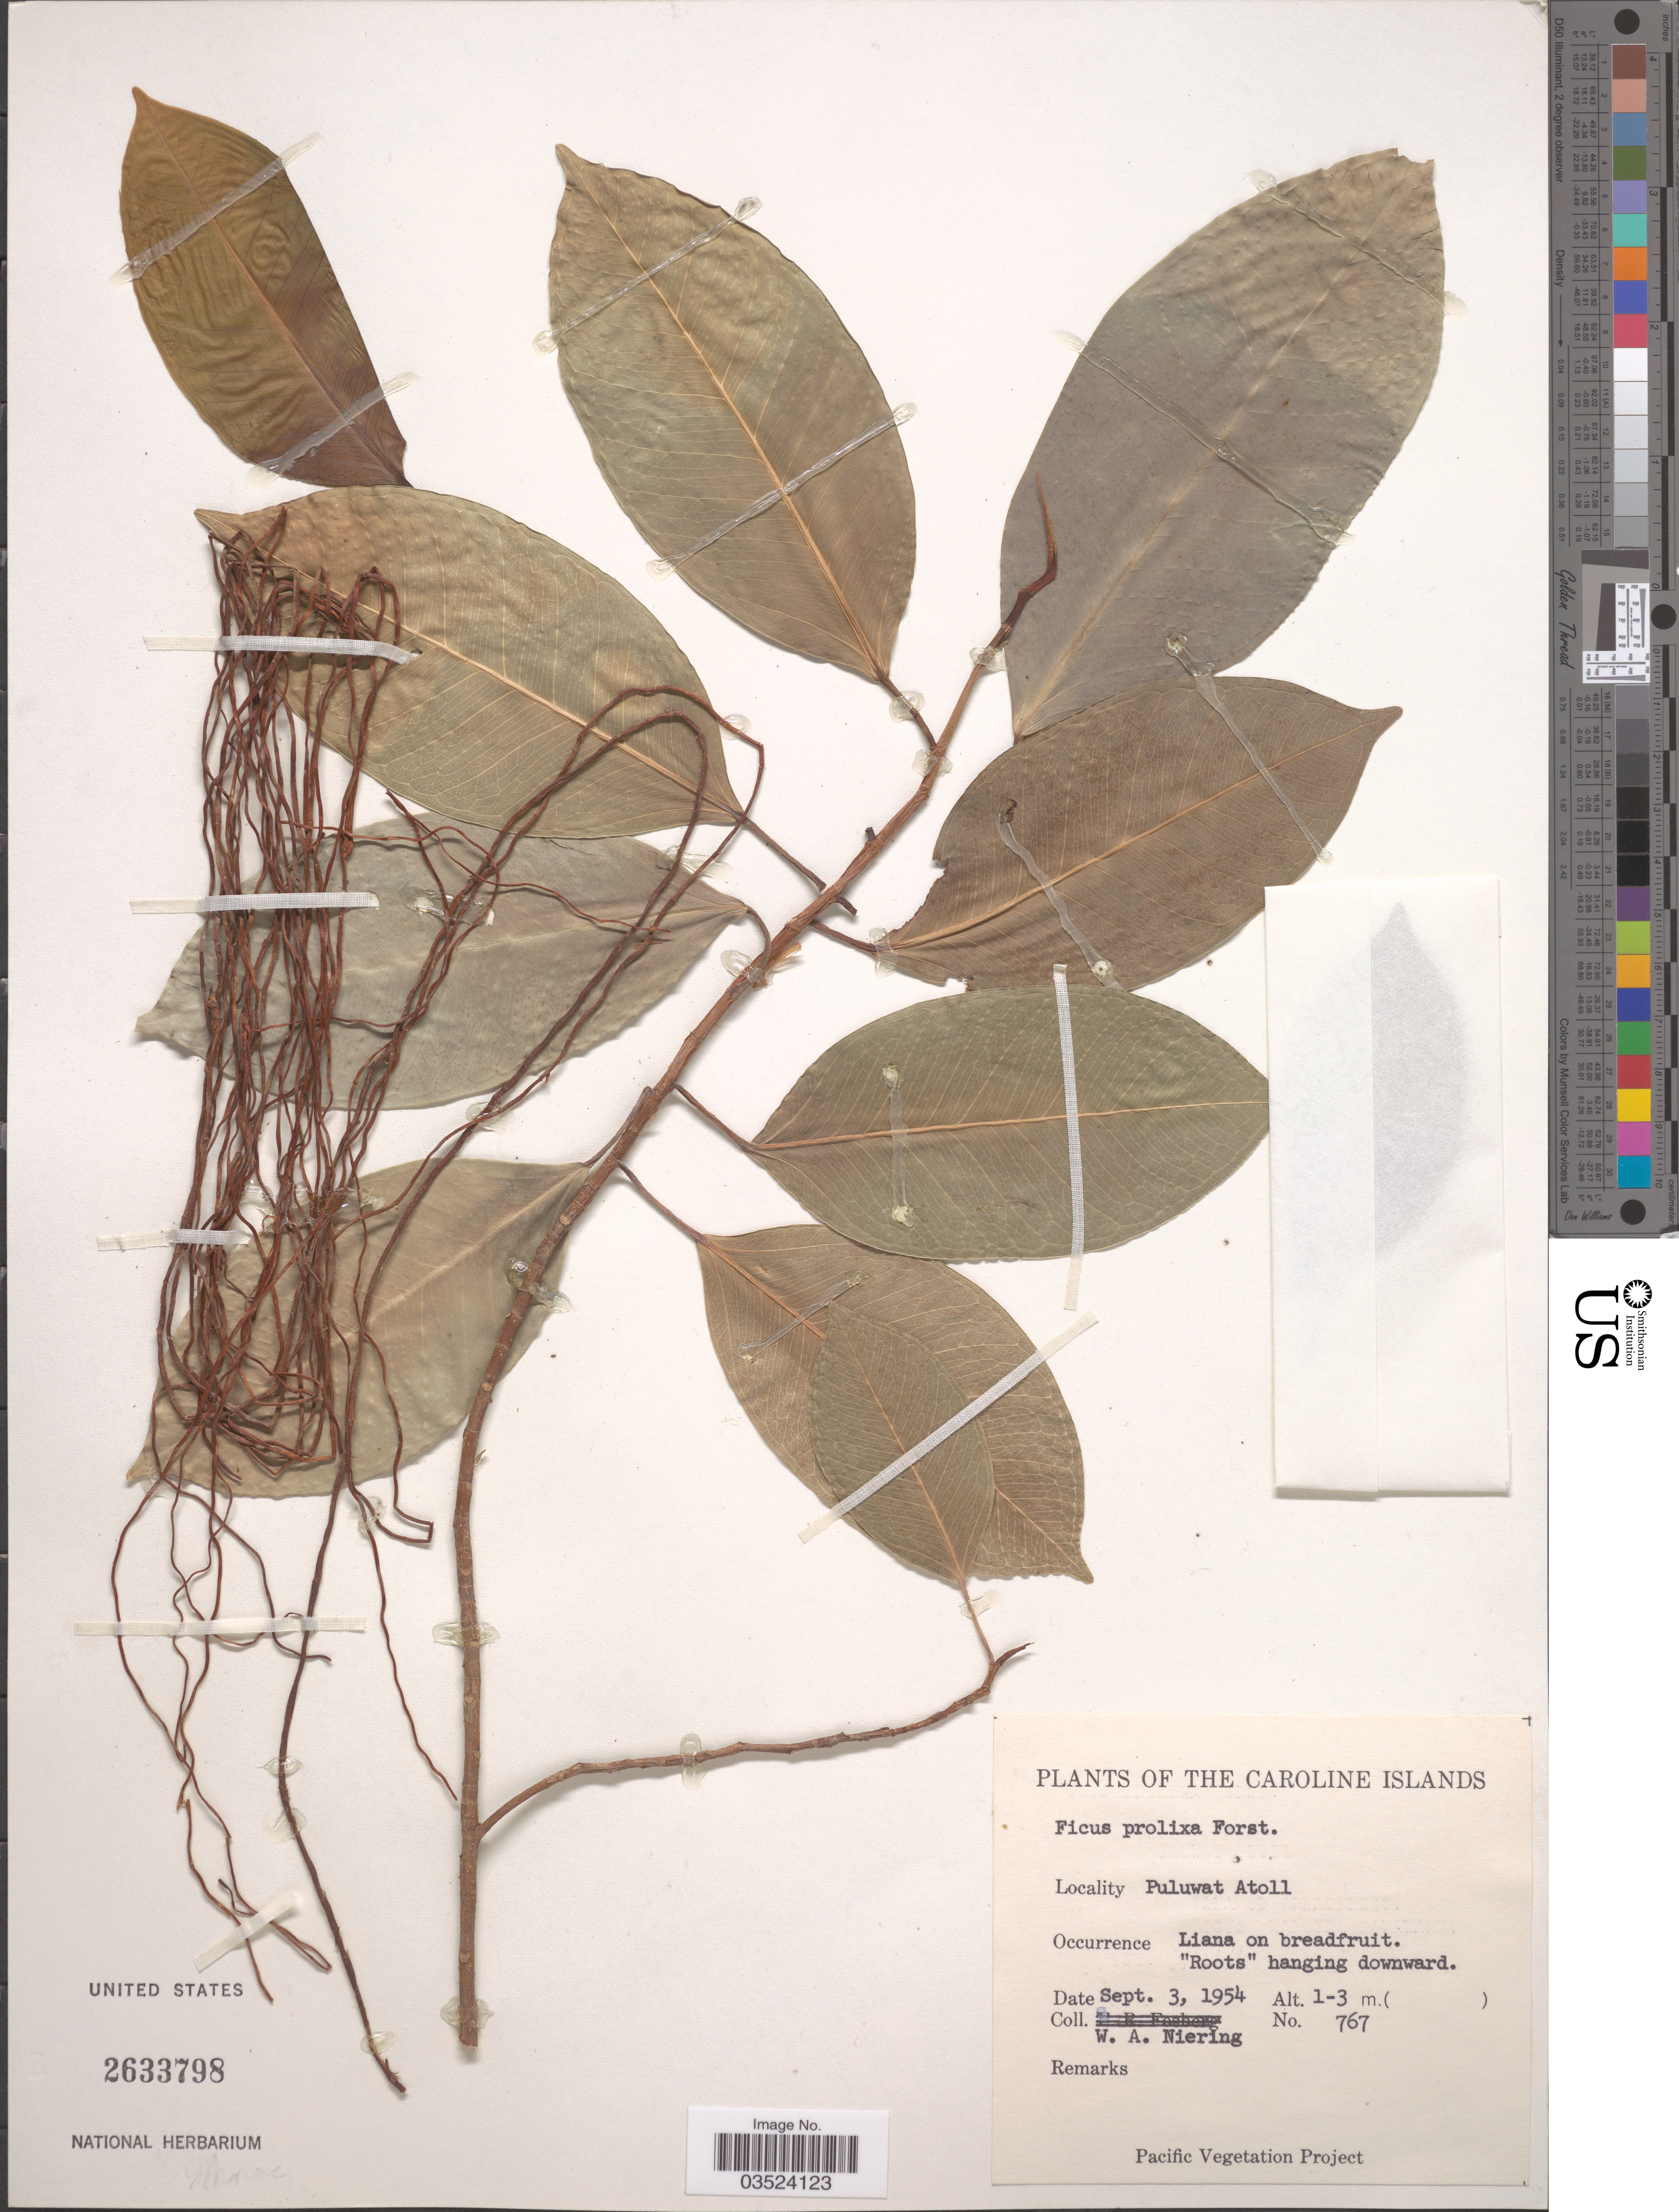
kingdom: Plantae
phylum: Tracheophyta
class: Magnoliopsida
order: Rosales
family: Moraceae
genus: Ficus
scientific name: Ficus prolixa var. prolixa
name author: G. Forst.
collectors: W. Niering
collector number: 767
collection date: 1954-09-03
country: Micronesia, Federated States of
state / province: Truk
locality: The Caroline Islands. Puluwat Atoll.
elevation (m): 1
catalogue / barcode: US 2633798